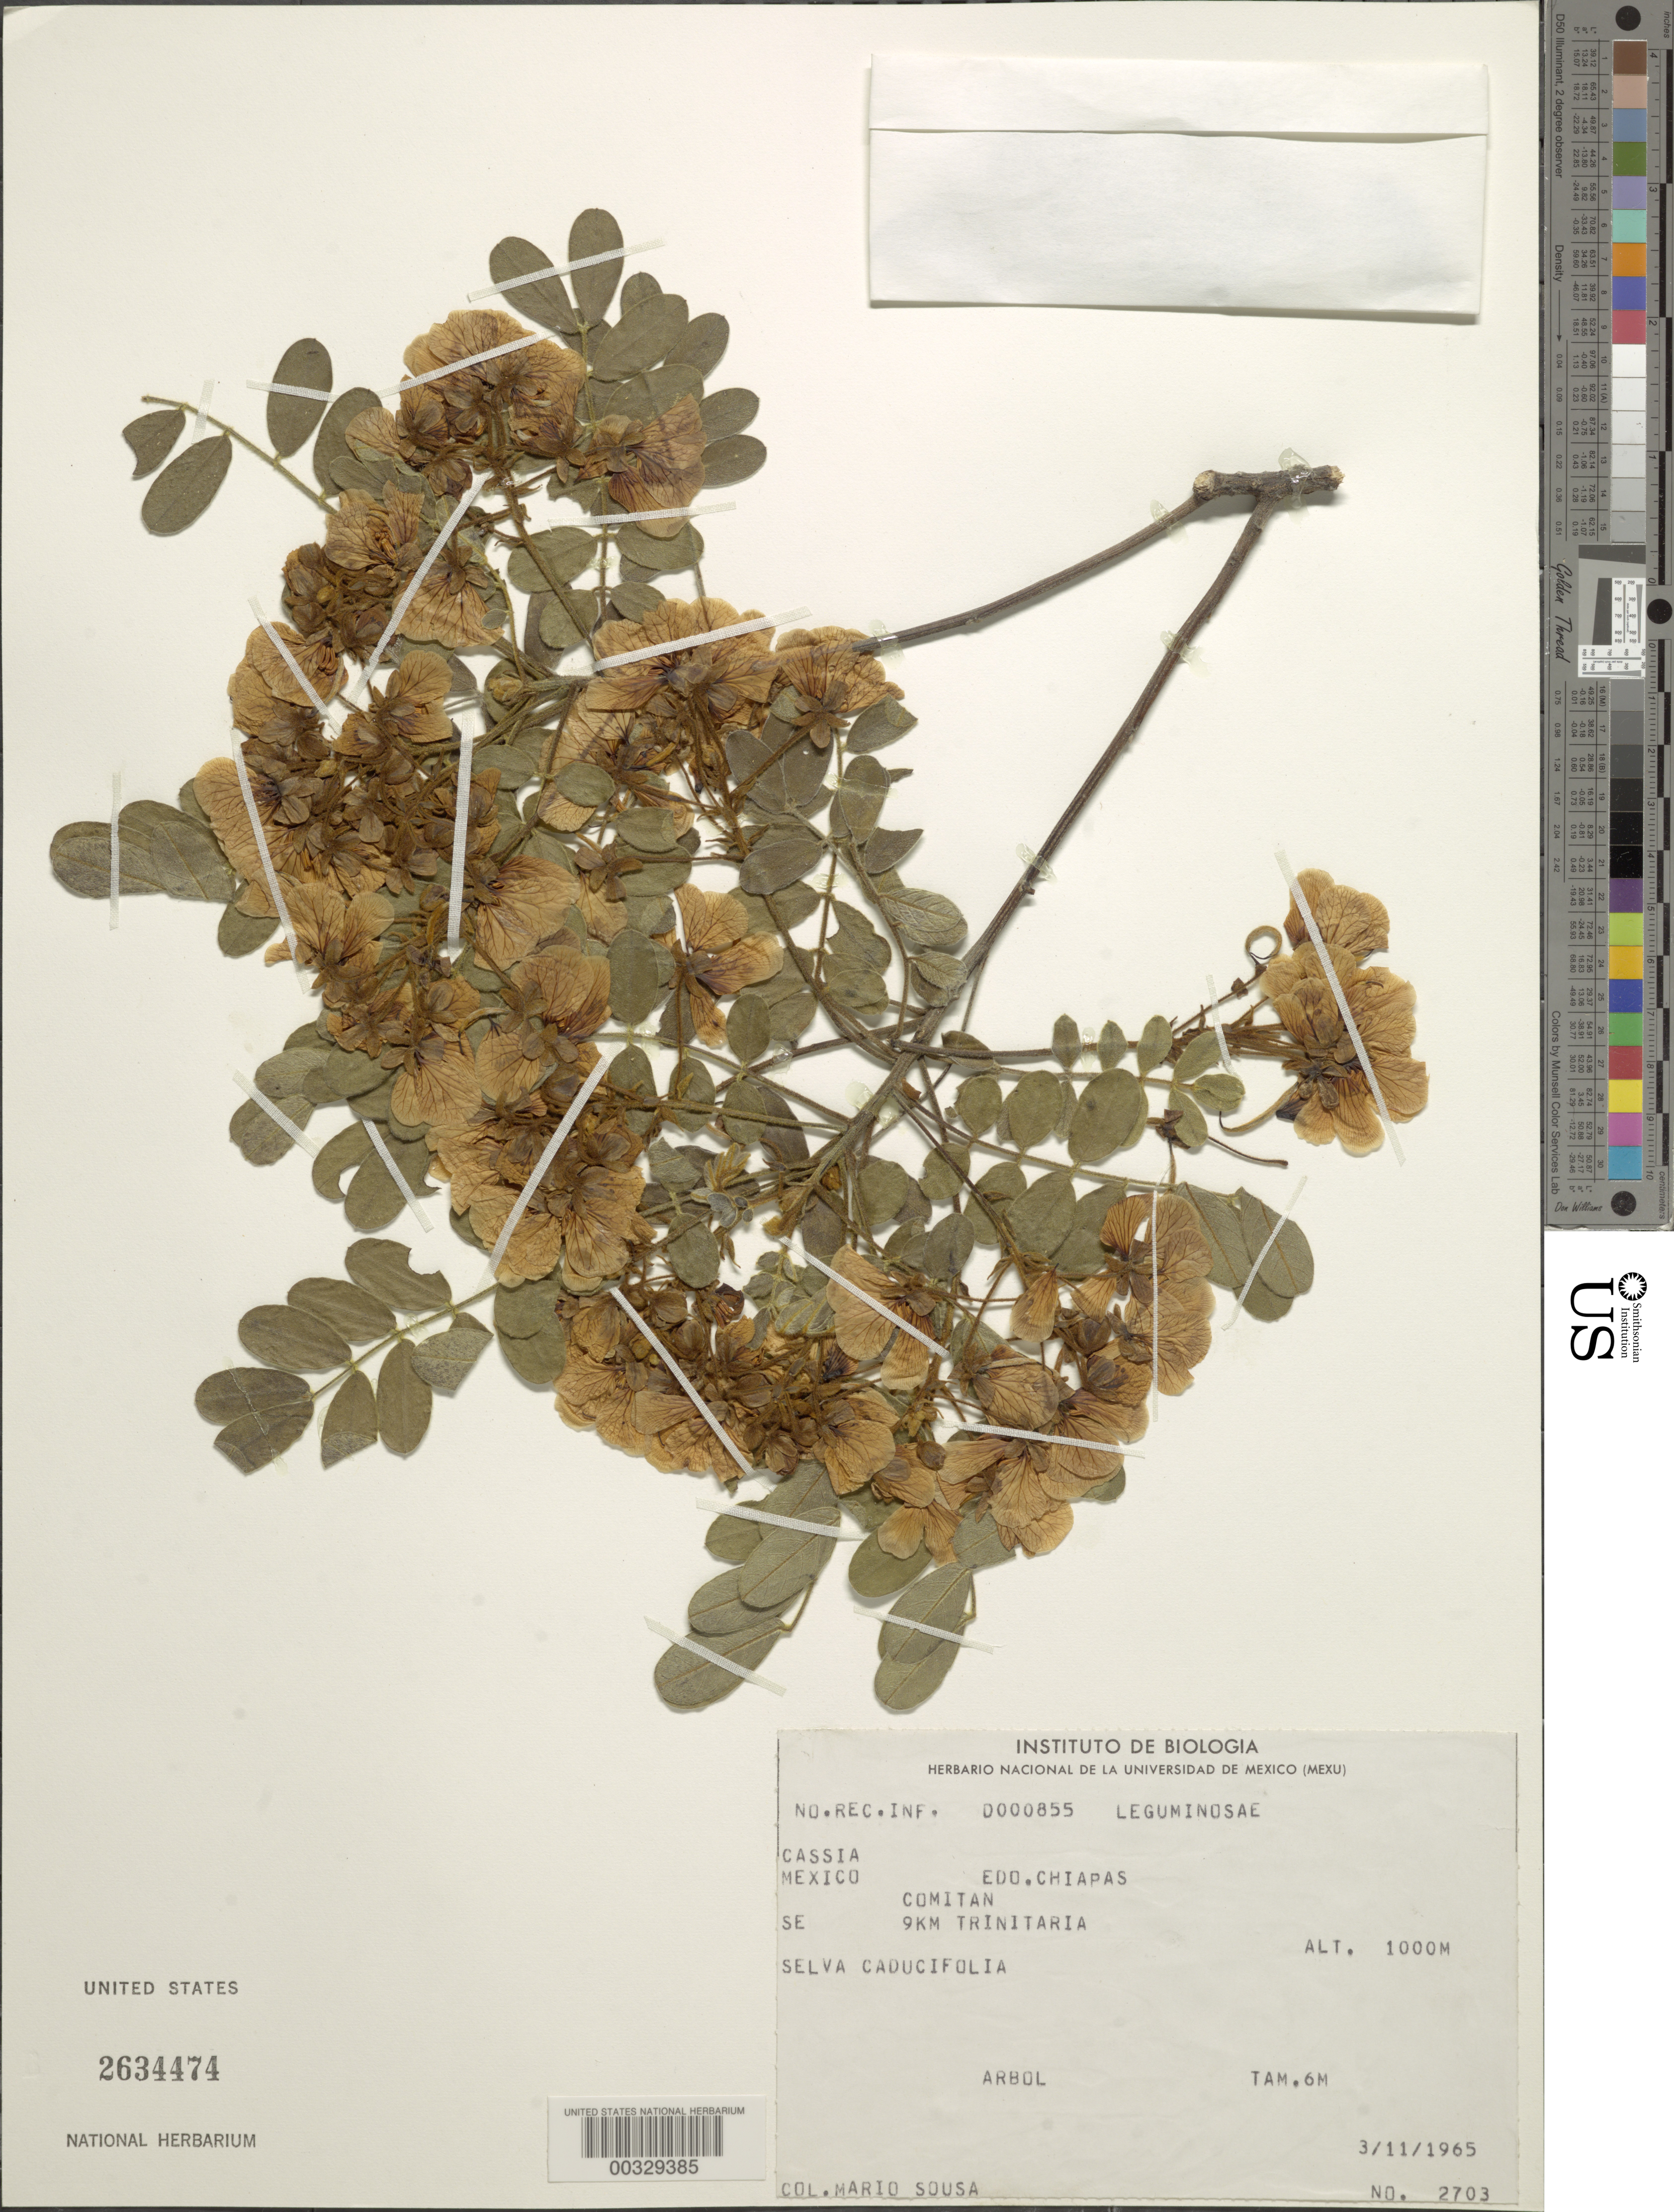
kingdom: Plantae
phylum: Tracheophyta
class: Magnoliopsida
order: Fabales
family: Fabaceae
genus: Senna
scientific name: Senna peralteana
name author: (Kunth) H.S. Irwin & Barneby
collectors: M. Sousa S.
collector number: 2703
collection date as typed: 11 Mar 1965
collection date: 1965-03-11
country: Mexico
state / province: Chiapas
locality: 9 km Trinitaria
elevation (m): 1000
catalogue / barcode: US 2634474